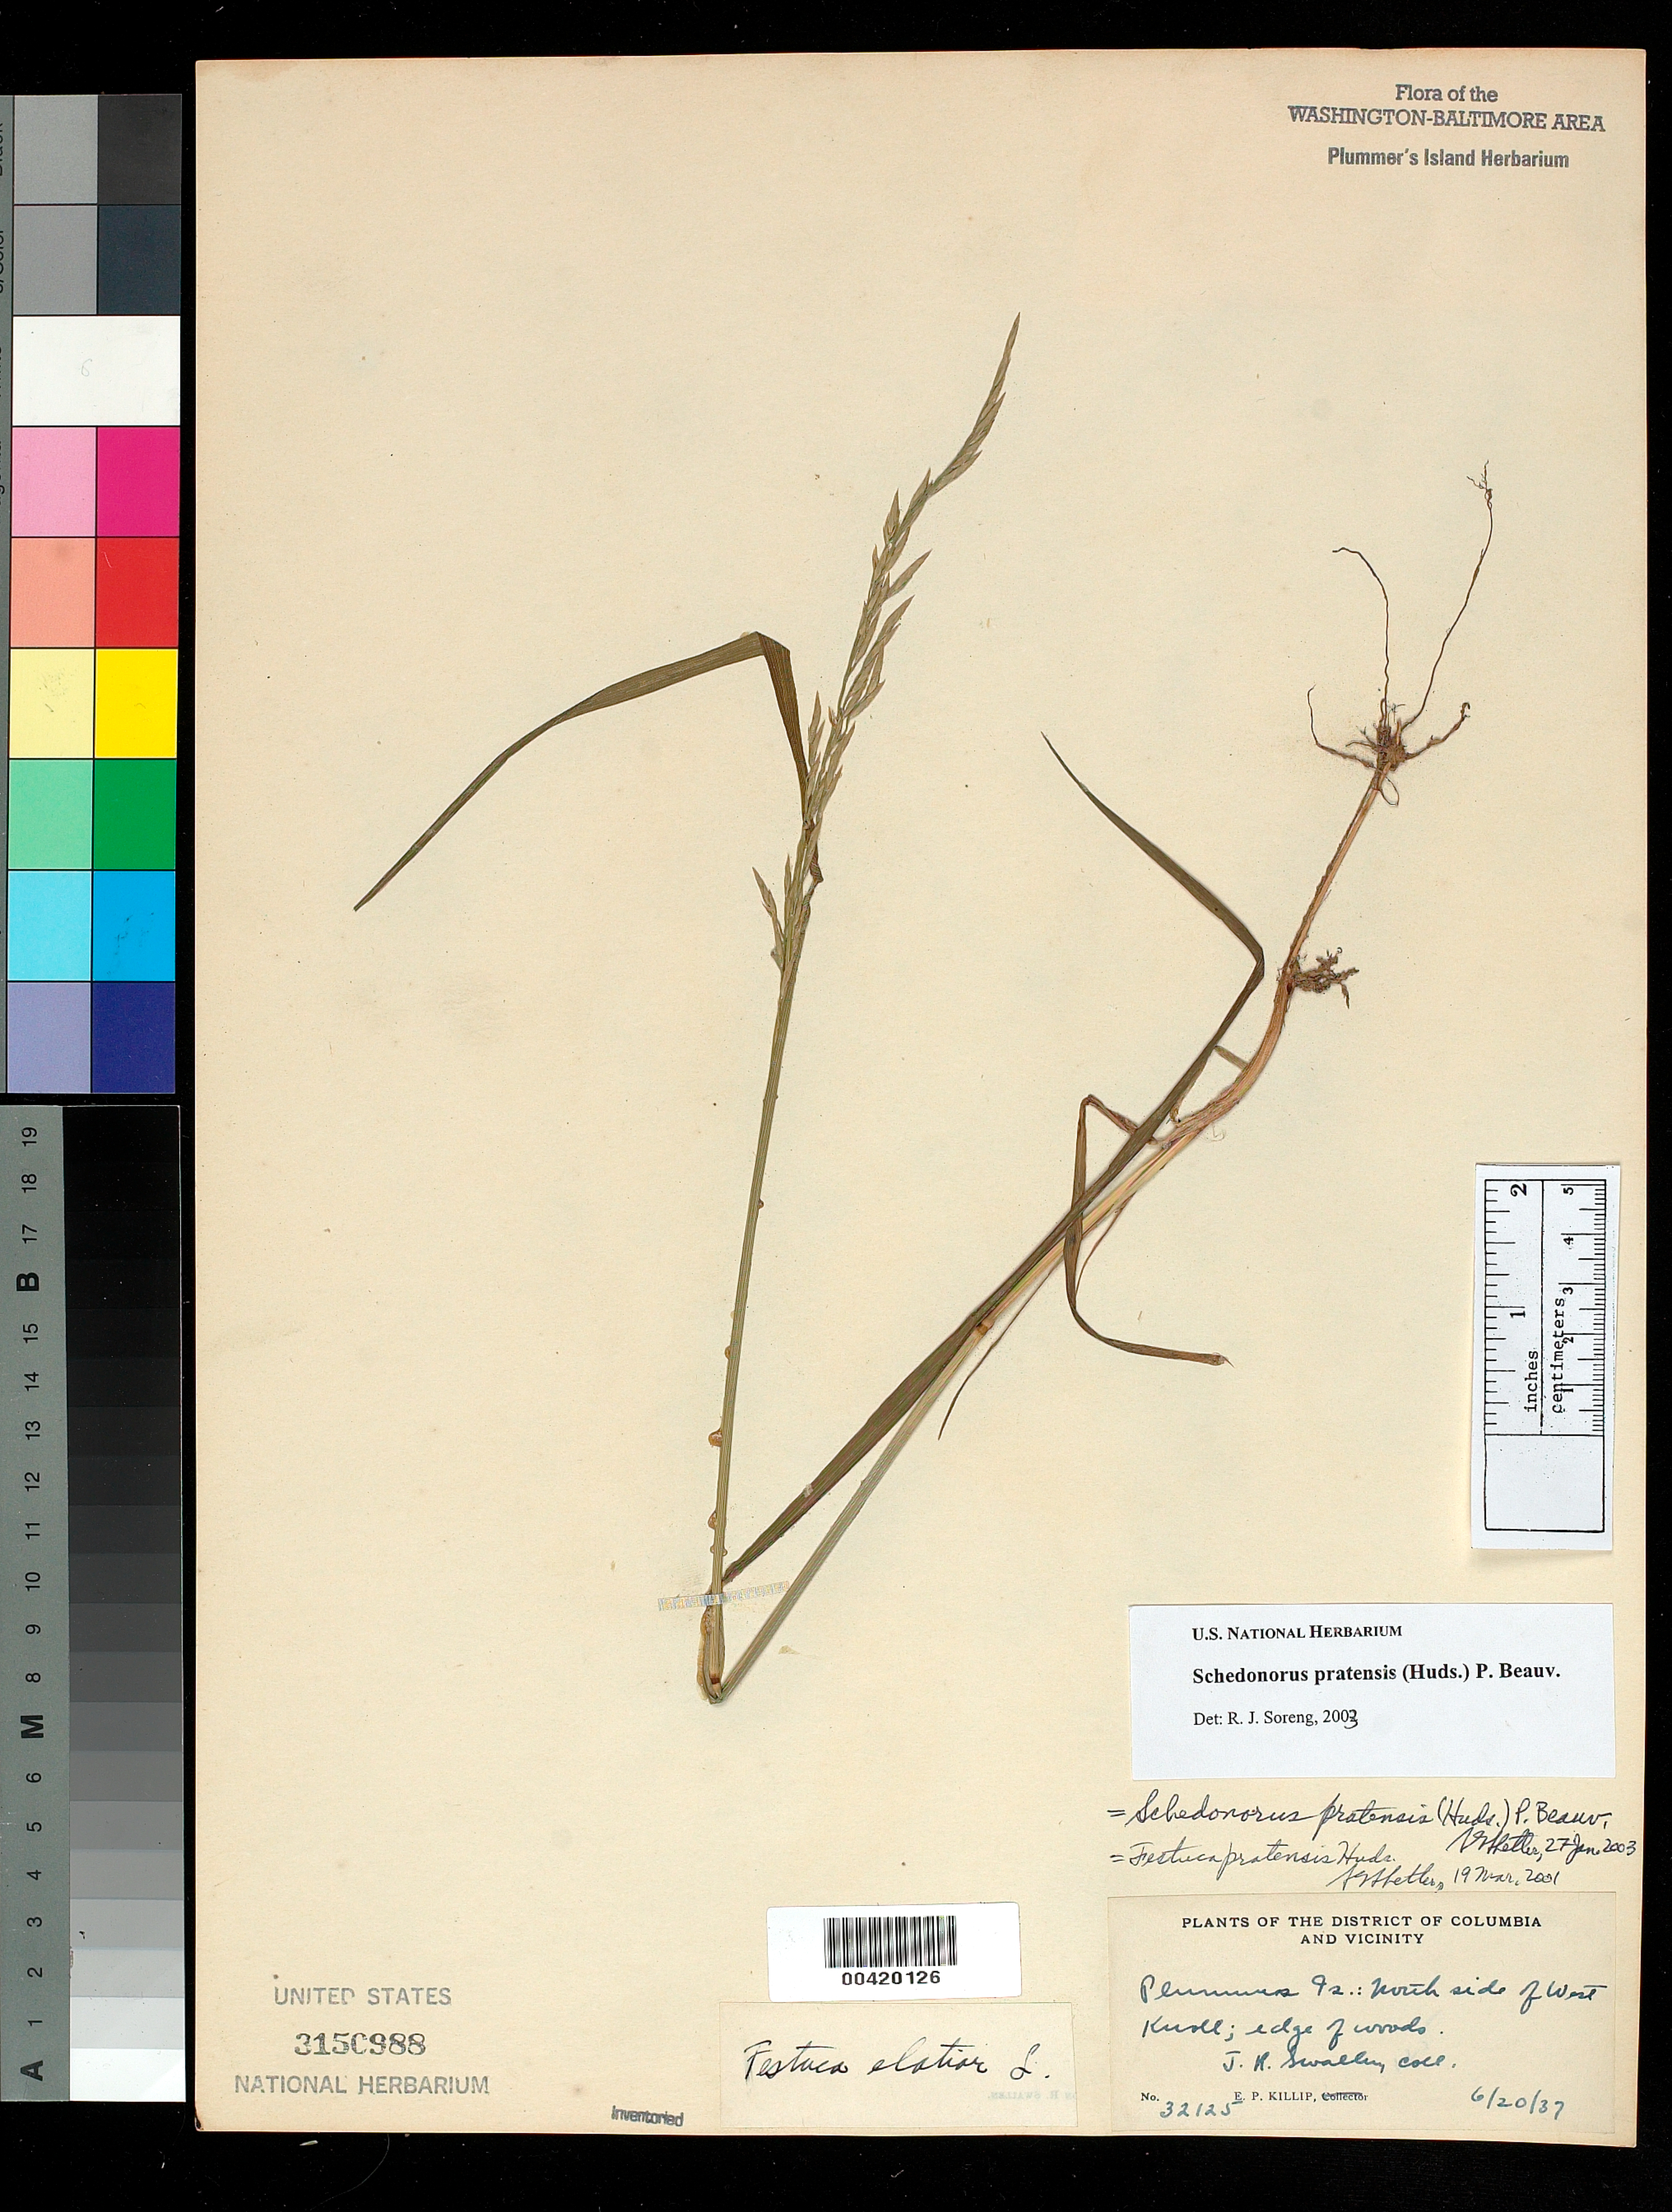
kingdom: Plantae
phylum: Tracheophyta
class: Liliopsida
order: Poales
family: Poaceae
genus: Lolium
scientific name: Lolium pratense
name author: (Huds.) Darbysh.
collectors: E. P. Killip & J. R. Swallen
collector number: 32125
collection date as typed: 20 Jun 1937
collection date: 1937-06-20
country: United States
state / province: Maryland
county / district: Montgomery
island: Plummers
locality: Plummer's Island; north side of w. knoll C. & O. Canal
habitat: Edge of woods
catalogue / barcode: US 3150988